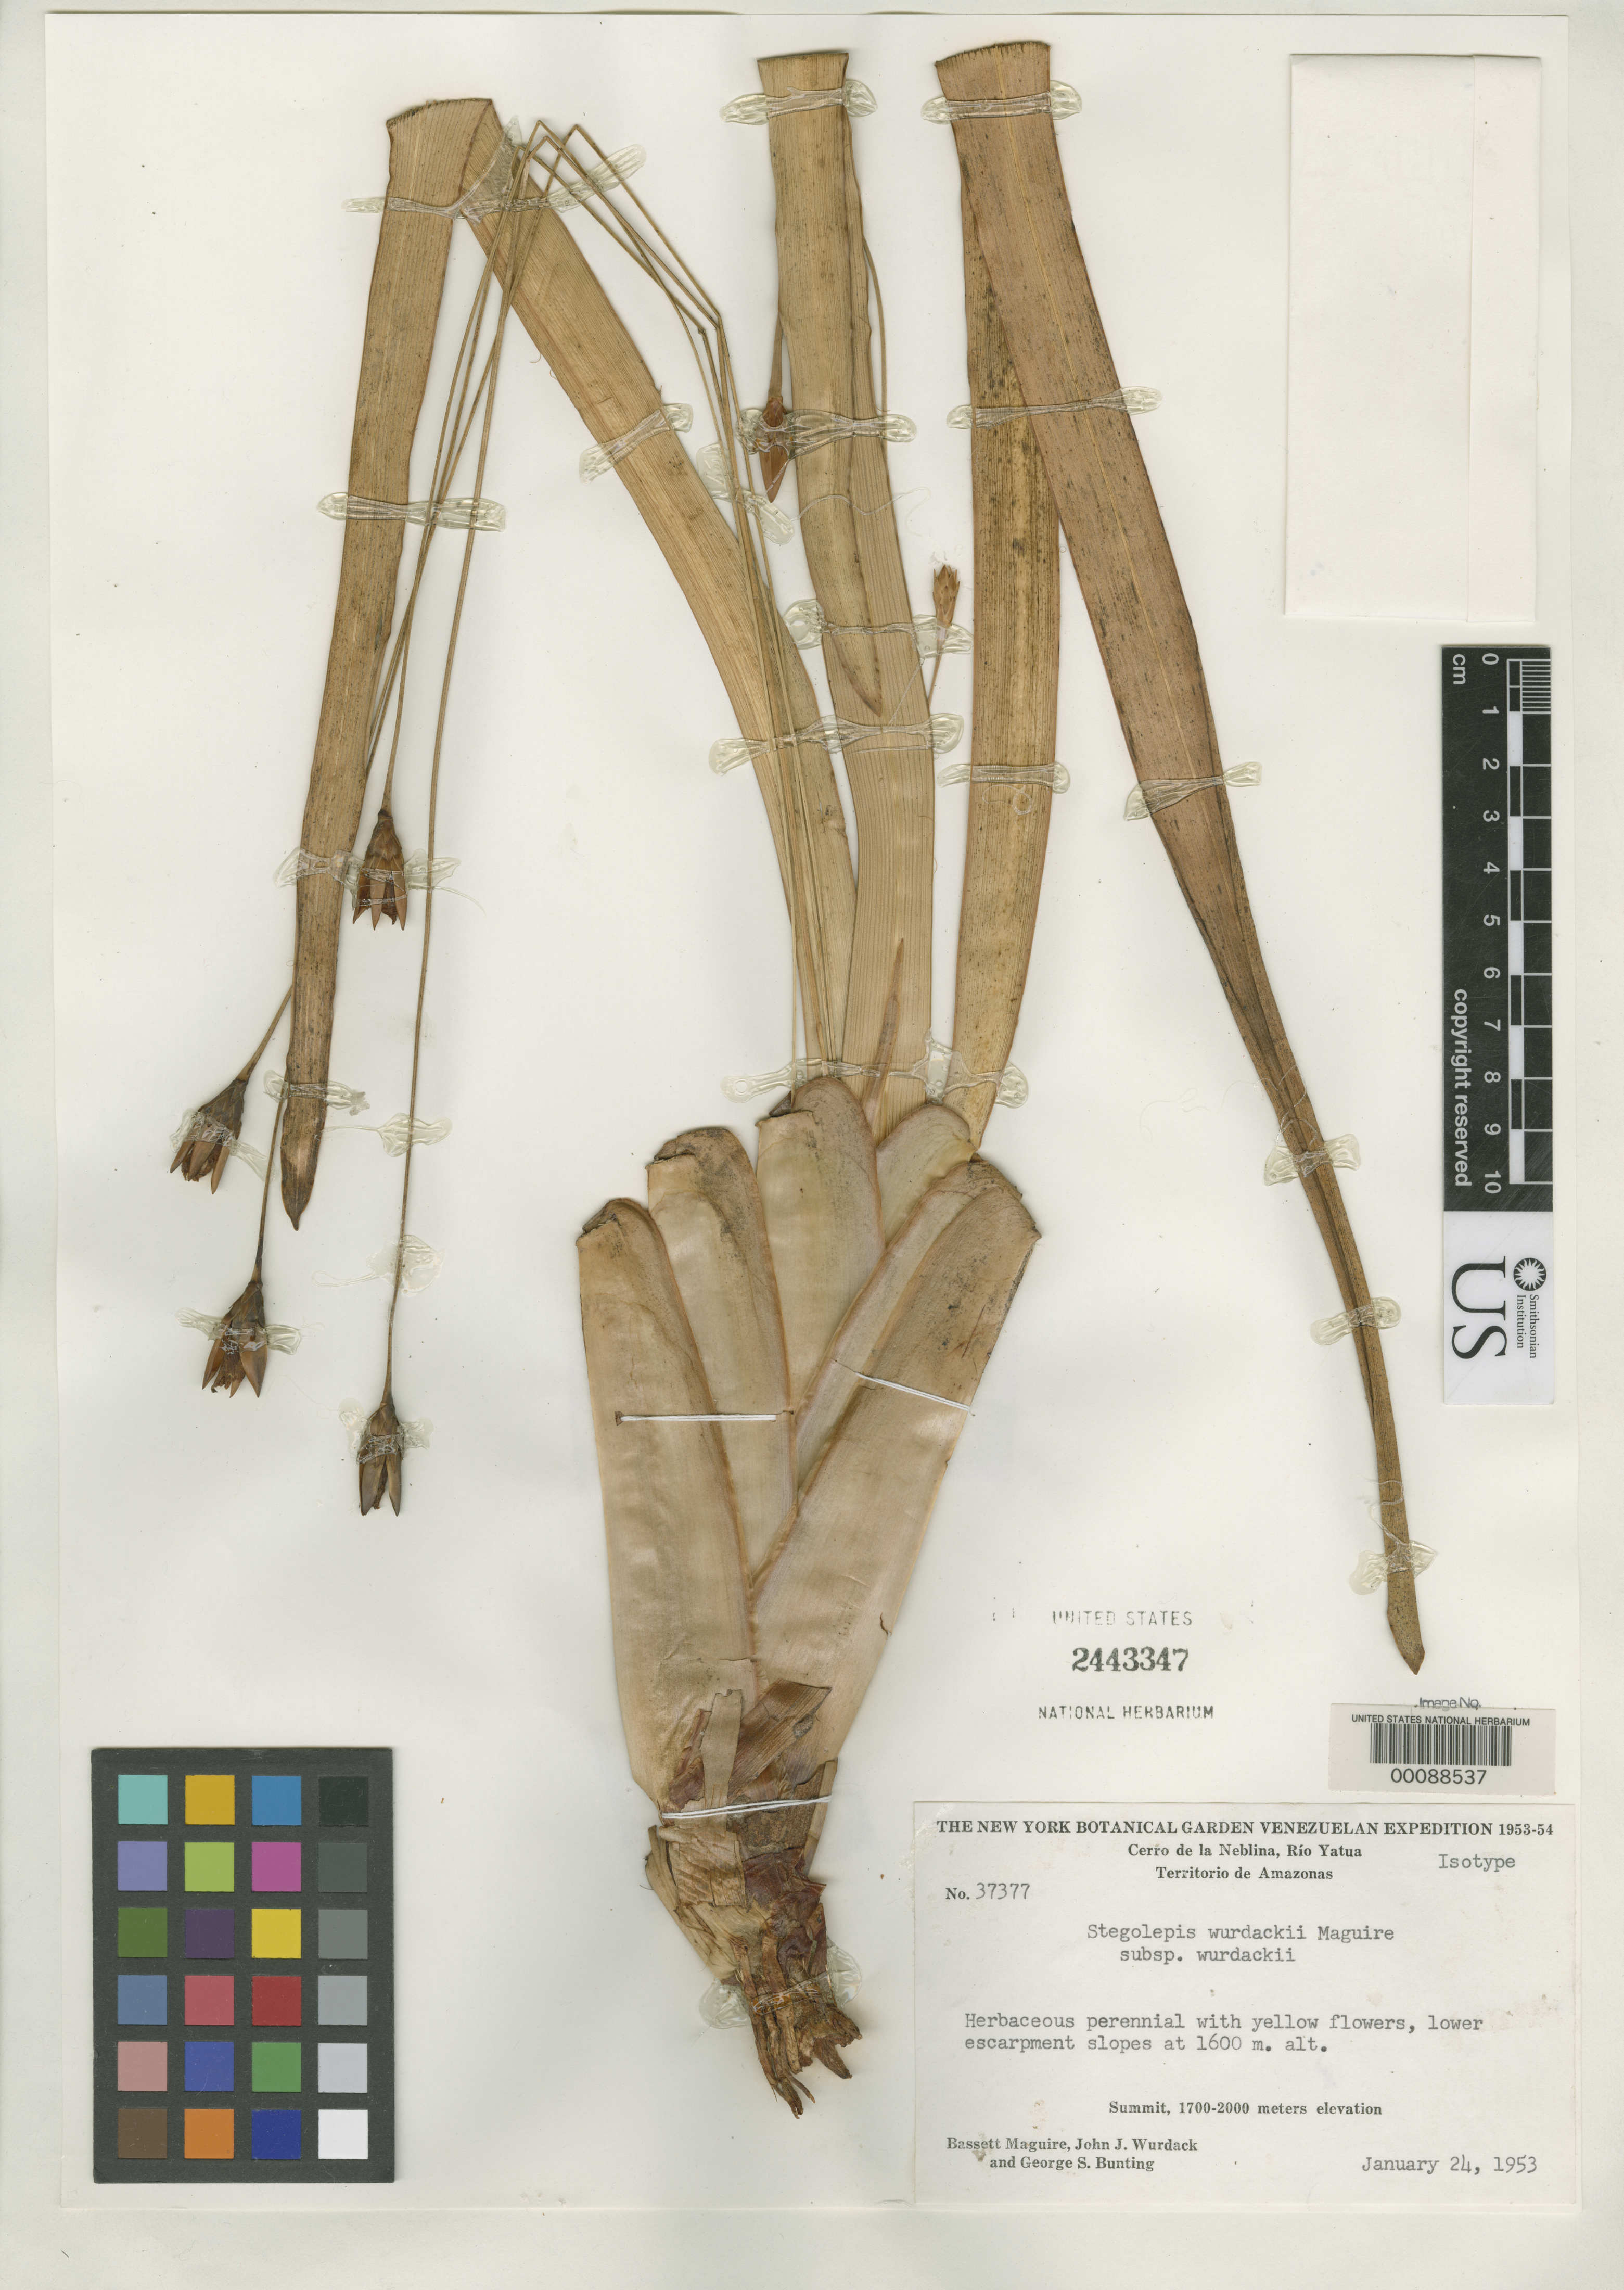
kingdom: Plantae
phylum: Tracheophyta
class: Liliopsida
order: Poales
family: Rapateaceae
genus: Stegolepis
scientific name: Stegolepis wurdackii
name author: Maguire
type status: Isotype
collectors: B. Maguire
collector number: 37377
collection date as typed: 24 Jan 1953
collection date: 1953-01-24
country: Venezuela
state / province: Amazonas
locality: Cerro Neblina.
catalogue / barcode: US 2443347